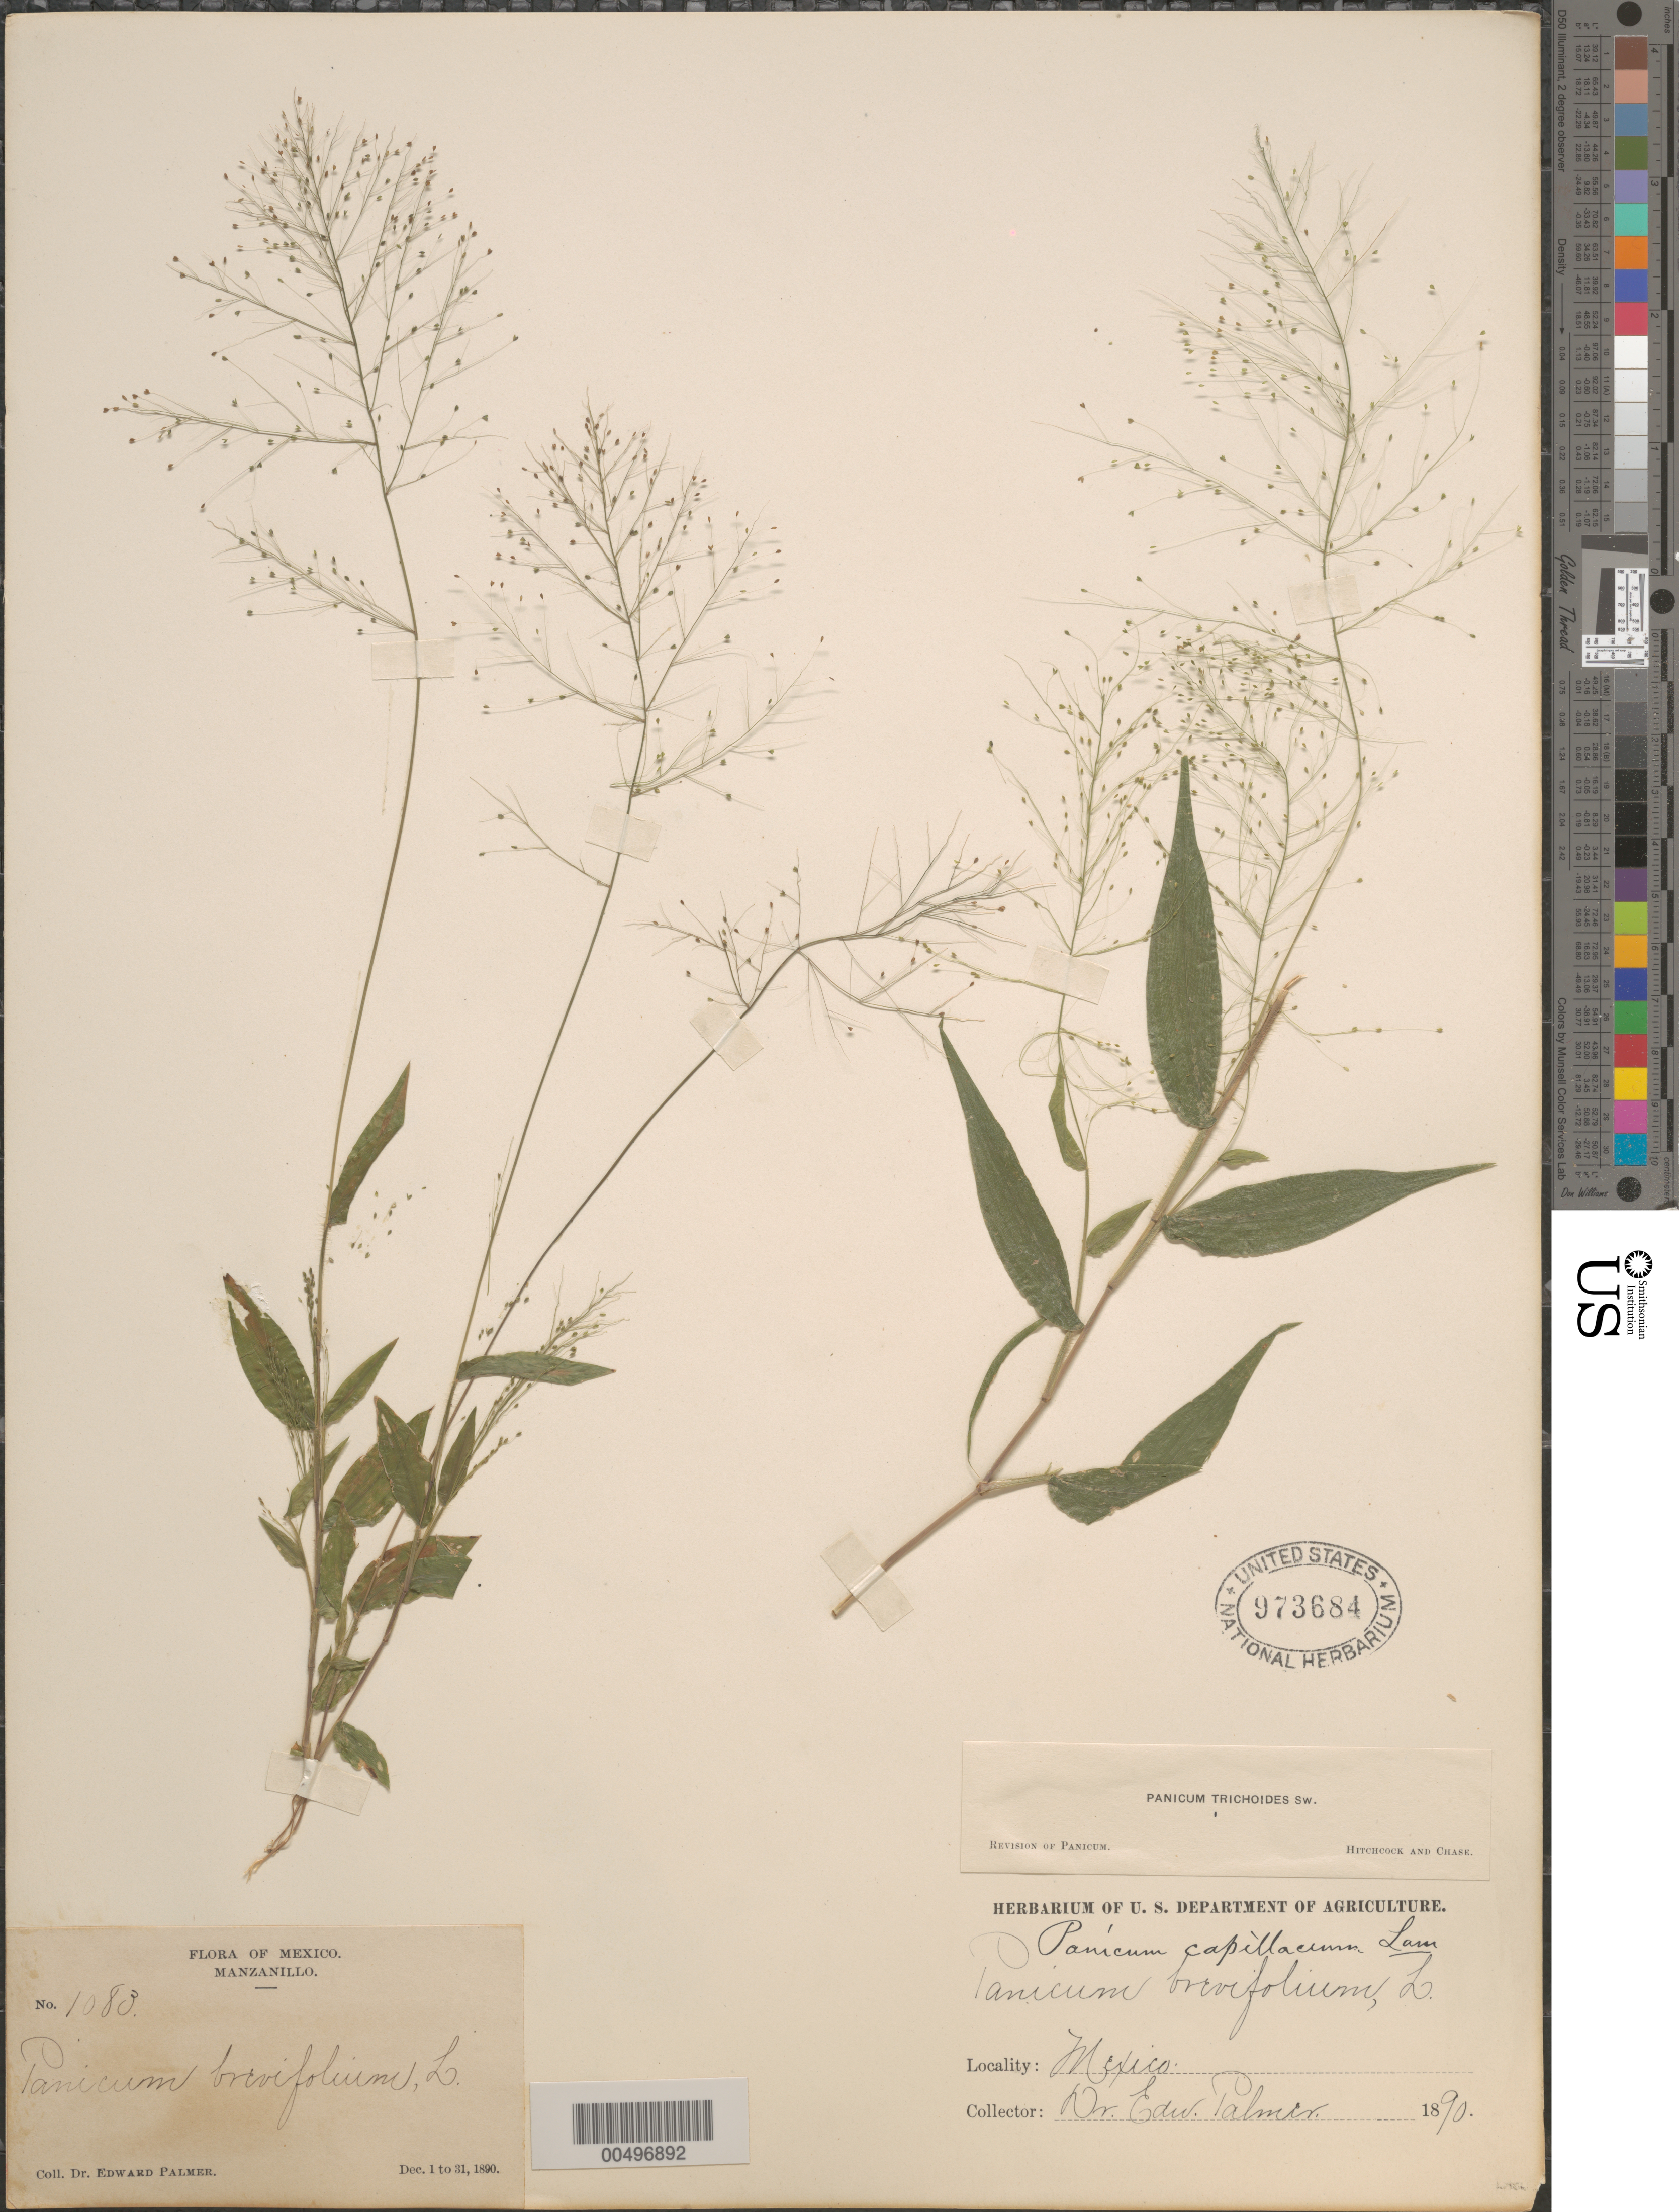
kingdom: Plantae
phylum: Tracheophyta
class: Liliopsida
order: Poales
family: Poaceae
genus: Panicum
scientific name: Panicum trichoides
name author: Sw.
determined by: Hitchcock, A. S.; Chase, [M.] A.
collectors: E. Palmer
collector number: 1083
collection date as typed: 1 Dec 1890 to 31 Dec 1890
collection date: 1890-12-01/1890-12-31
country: Mexico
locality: Manzanillo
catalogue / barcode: US 973684